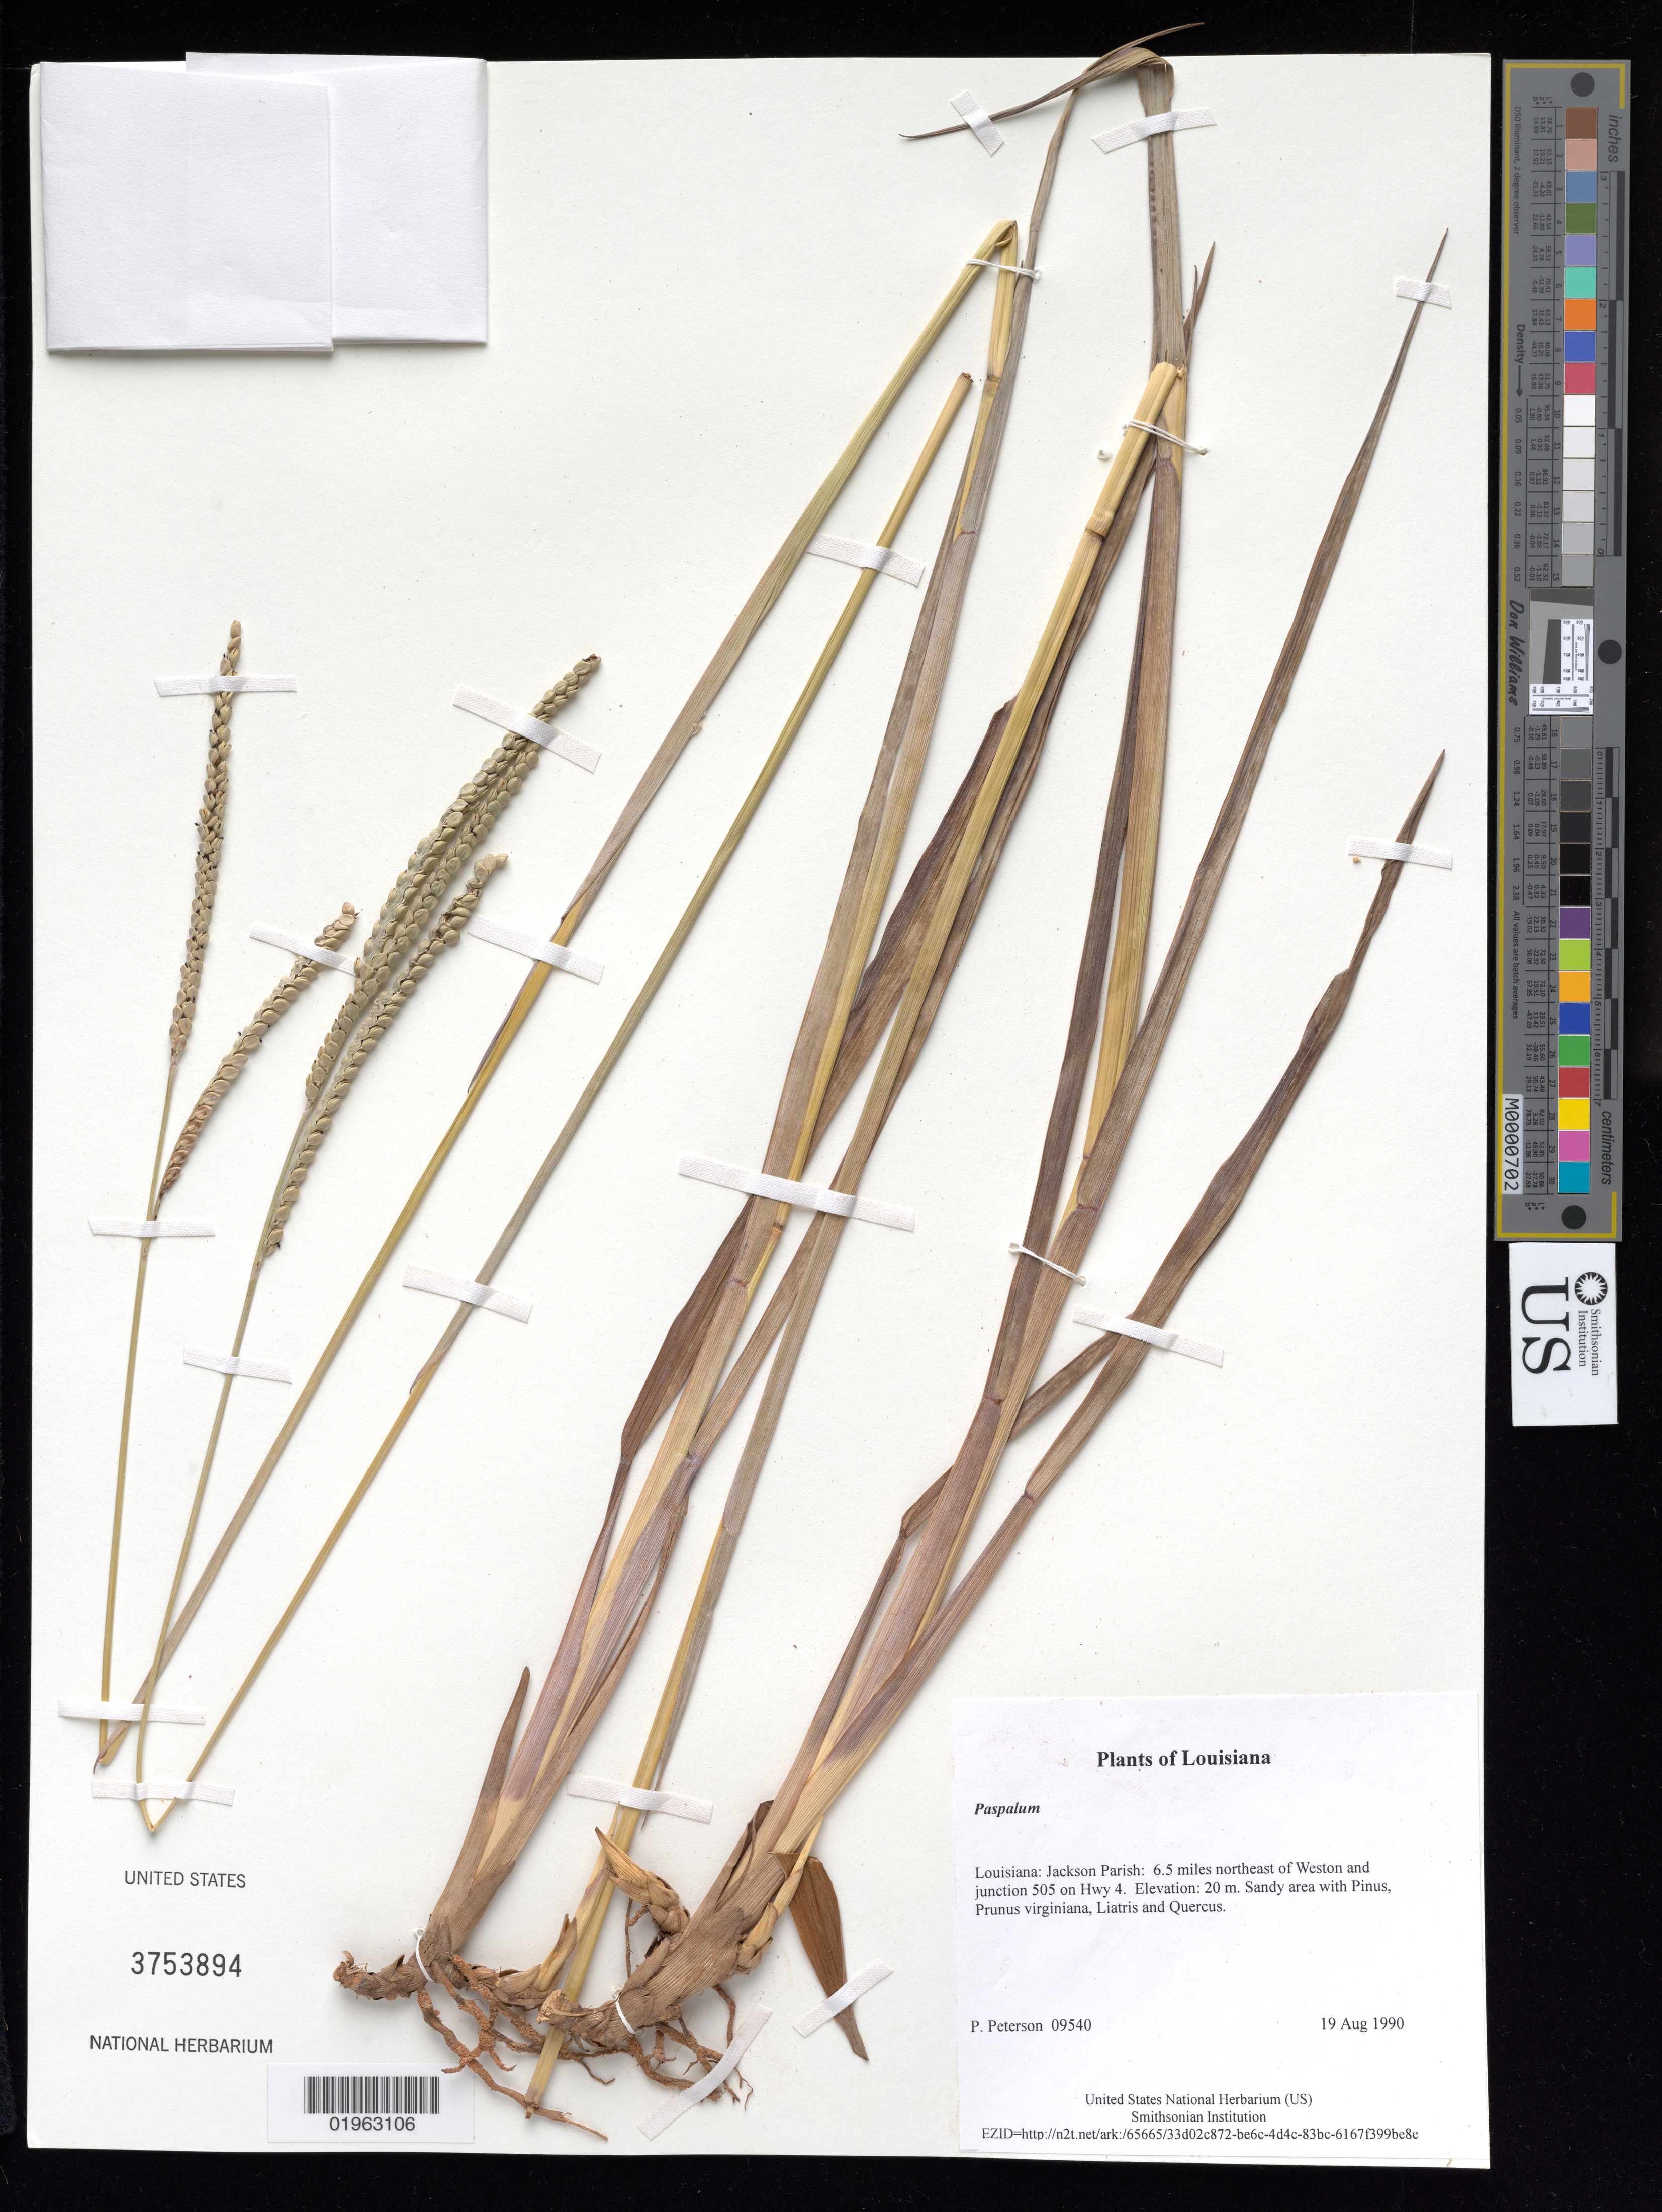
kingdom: Plantae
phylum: Tracheophyta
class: Liliopsida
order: Poales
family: Poaceae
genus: Paspalum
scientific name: Paspalum sp.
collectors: P. M. Peterson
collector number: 09540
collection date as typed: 19 Aug 1990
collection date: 1990-08-19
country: United States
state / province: Louisiana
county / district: Jackson Parish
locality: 6.5 miles northeast of Weston and junction 505 on Hwy 4.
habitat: Sandy area with Pinus, Prunus virginiana, Liatris and Quercus.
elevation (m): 20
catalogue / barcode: US 3753894